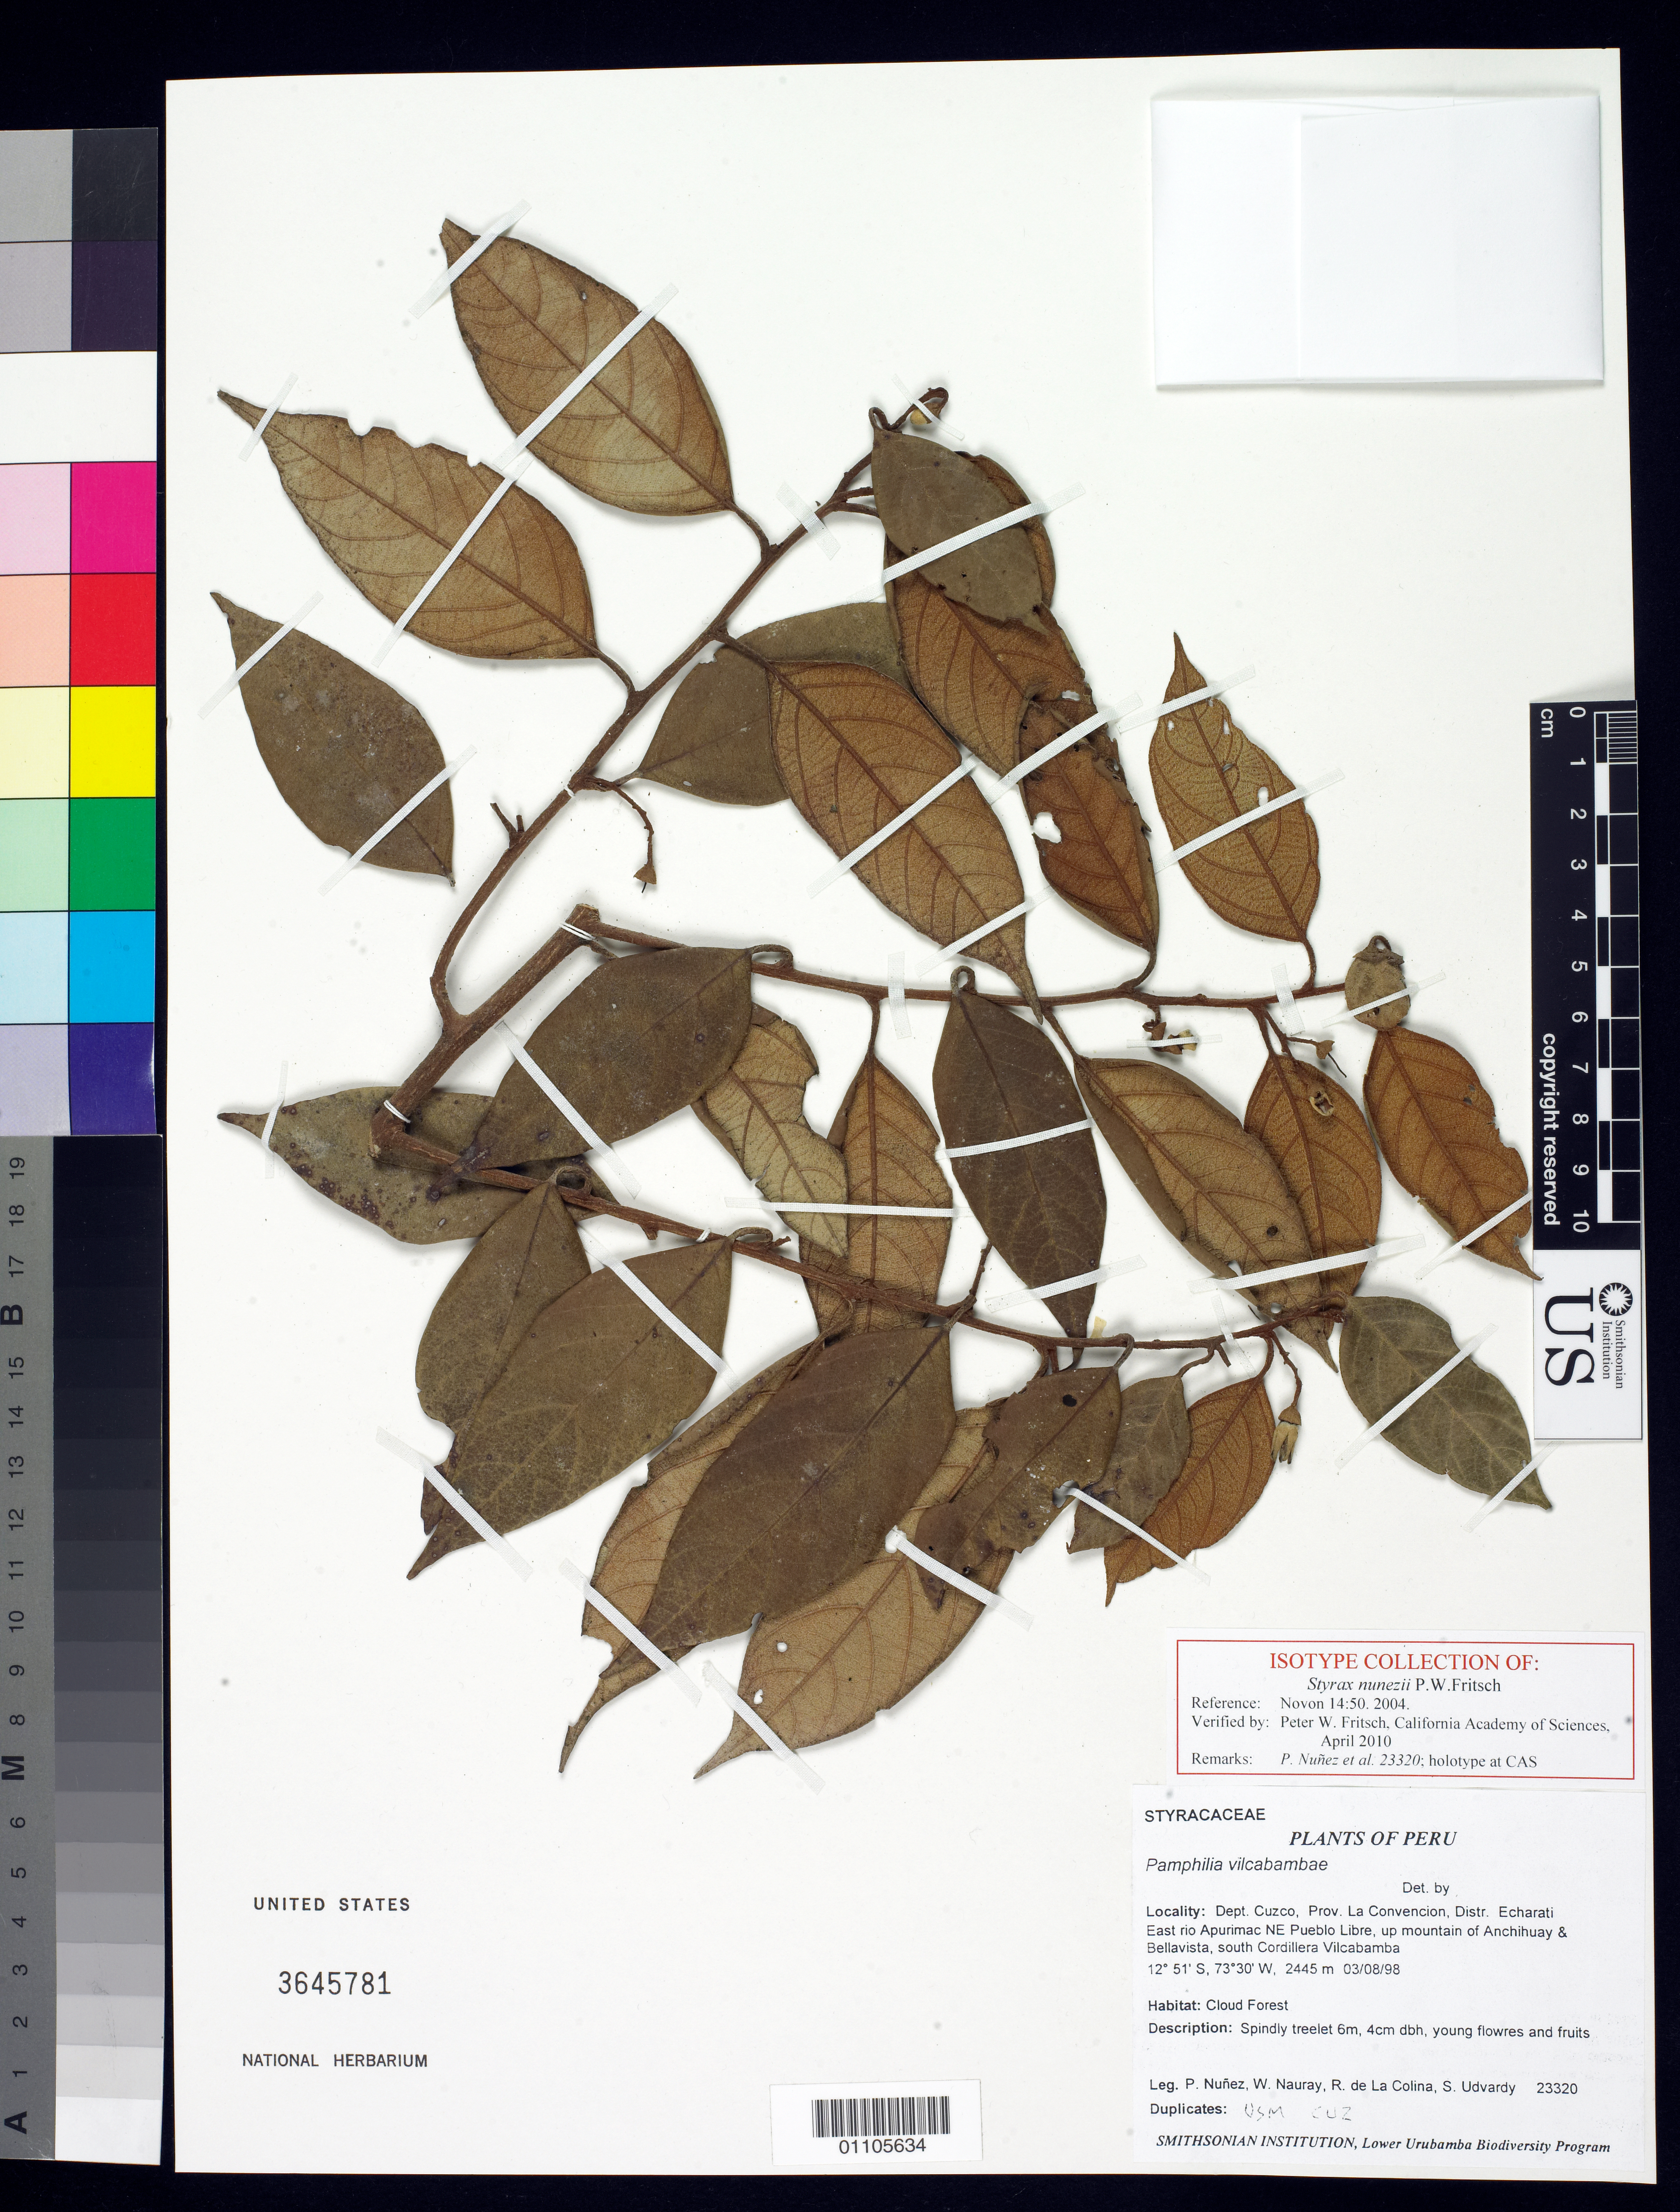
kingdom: Plantae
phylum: Tracheophyta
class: Magnoliopsida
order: Ericales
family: Styracaceae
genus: Styrax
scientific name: Styrax nunezii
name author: P.W. Fritsch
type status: Isotype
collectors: P. Nuñez V., W. Nauray, R. Colina & S. Udvardy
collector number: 23320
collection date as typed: "03/08/98" = 8 Mar or 3 Aug?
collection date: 1998-03-08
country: Peru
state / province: Cusco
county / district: La Convención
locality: Dept. Cuzco, Prov. La Convencion, Distr. Echarati, east rio Apurimac NE Pueblo Libre, up mountain of Anchihuay & Bellavista, south Cordillera Vilcabamba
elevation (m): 2445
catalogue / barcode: US 3645781